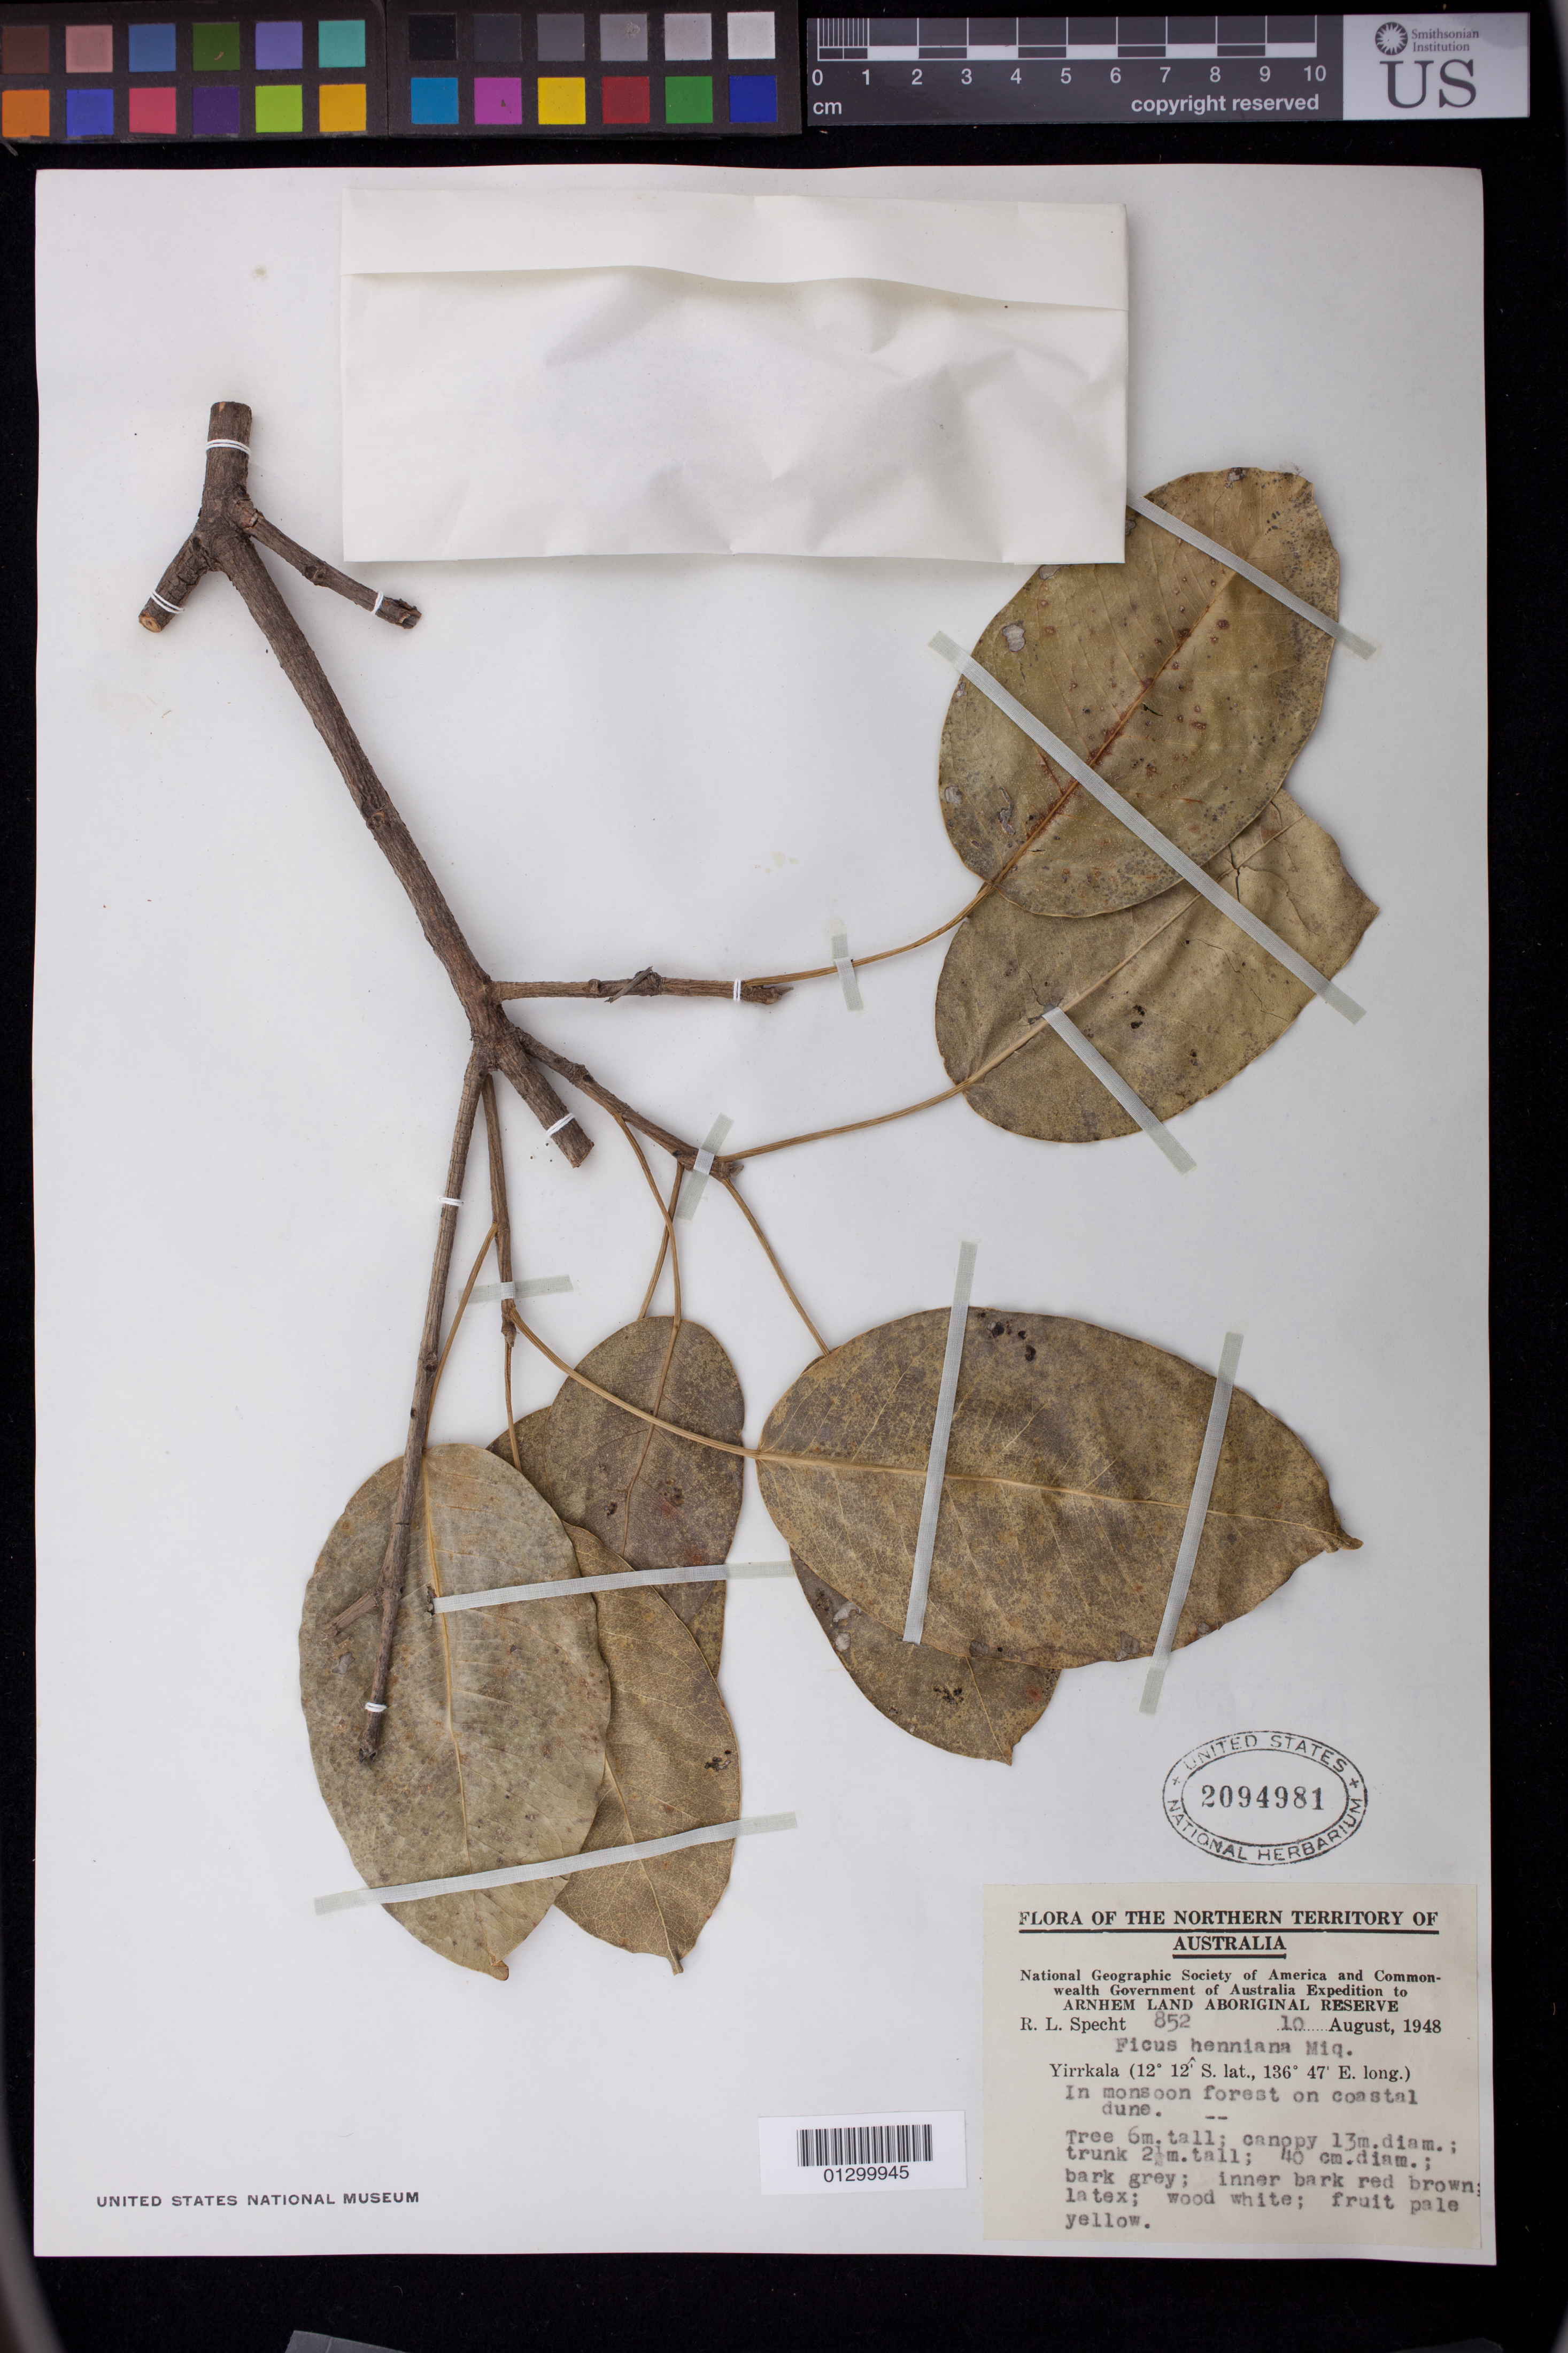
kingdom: Plantae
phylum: Tracheophyta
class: Magnoliopsida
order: Rosales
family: Moraceae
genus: Ficus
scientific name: Ficus henneana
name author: Miq.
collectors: R. L. Specht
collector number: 852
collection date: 1948-08-10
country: Australia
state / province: Northern Territory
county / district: East Arnhem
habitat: In monsson forest on coastal dune.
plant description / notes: Tree 6 m. tall; canopy 13 m. diam.; trunk 2.5 m. tall; 40 cm. diam.; bark grey; inner bark red brown; latex; wood white; fruit pale yellow.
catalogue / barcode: US 2094981